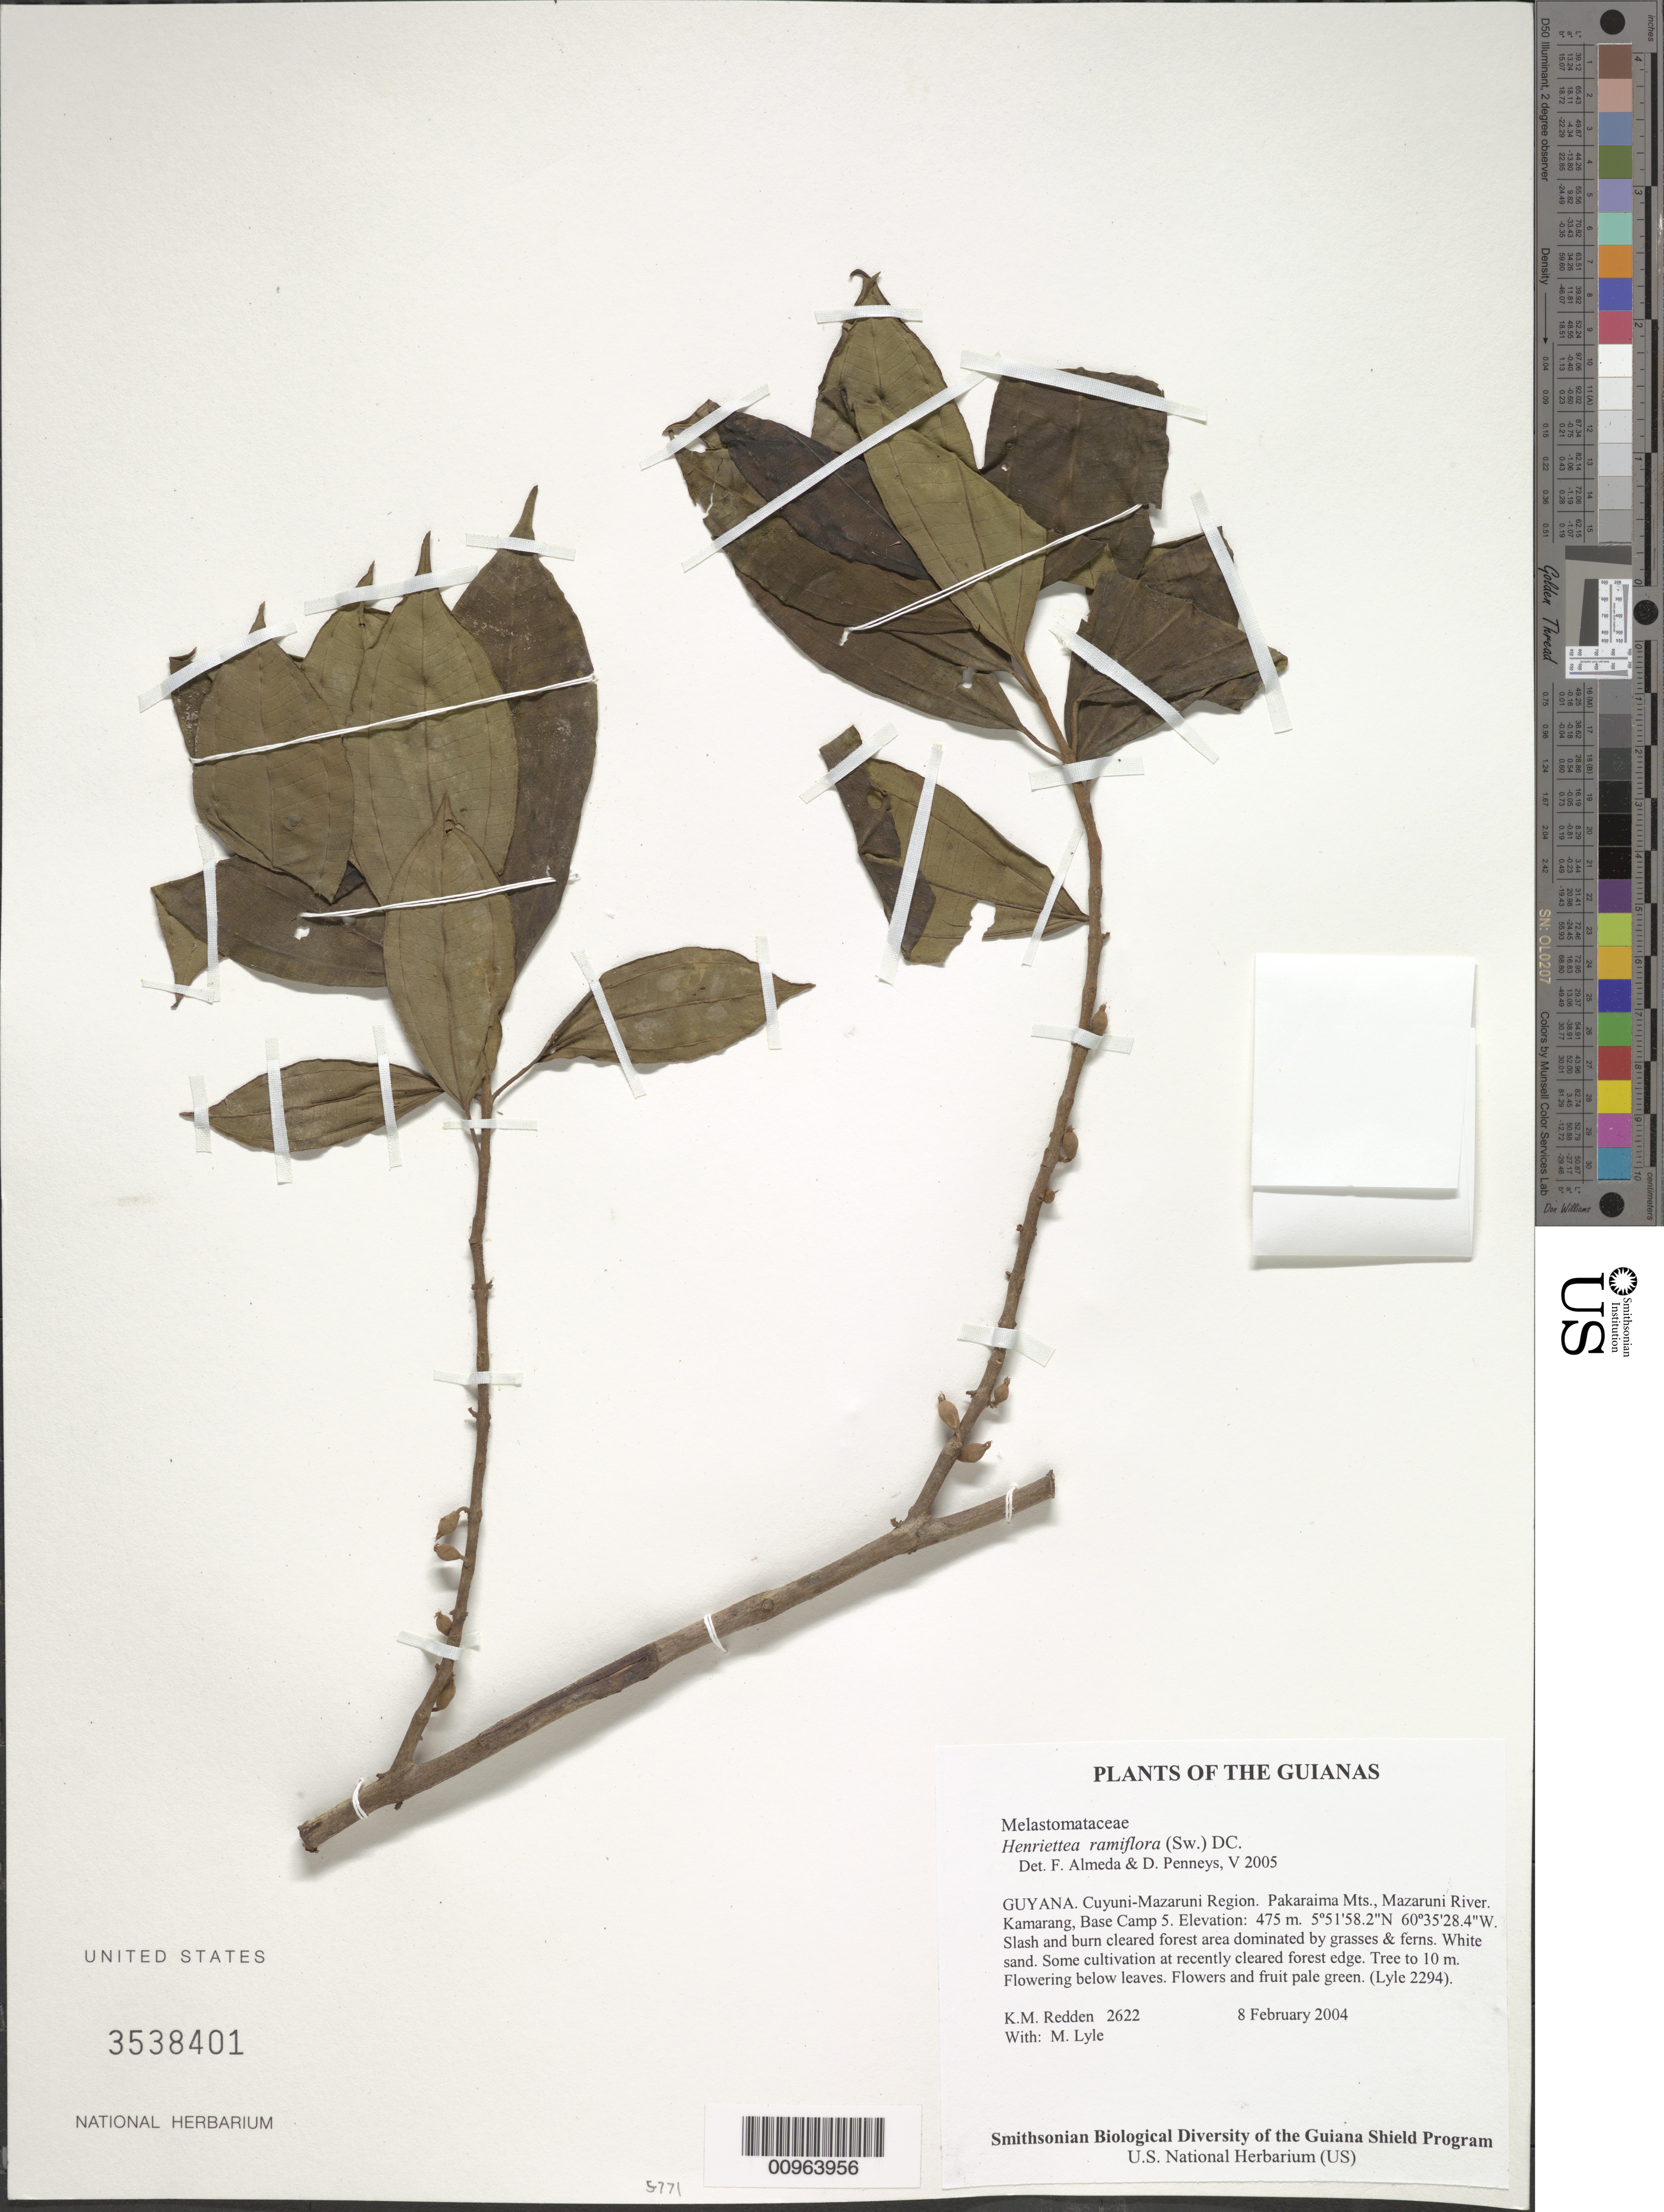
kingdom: Plantae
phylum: Tracheophyta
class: Magnoliopsida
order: Myrtales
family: Melastomataceae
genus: Henriettea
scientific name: Henriettea ramiflora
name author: (Sw.) DC.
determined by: Almeda, F.; Penneys, D. S.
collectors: K. M. Redden & M. Lyle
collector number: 2622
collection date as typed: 8 February 2004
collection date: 2004-02-08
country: Guyana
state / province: Cuyuni-Mazaruni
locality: Pakaraima Mts., Mazaruni River. Kamarang, Base Camp 5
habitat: Slash and burn cleared forest area dominated by grasses & ferns. White sand. Some cultivation at recently cleared forest edge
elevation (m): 475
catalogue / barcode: US 3538401